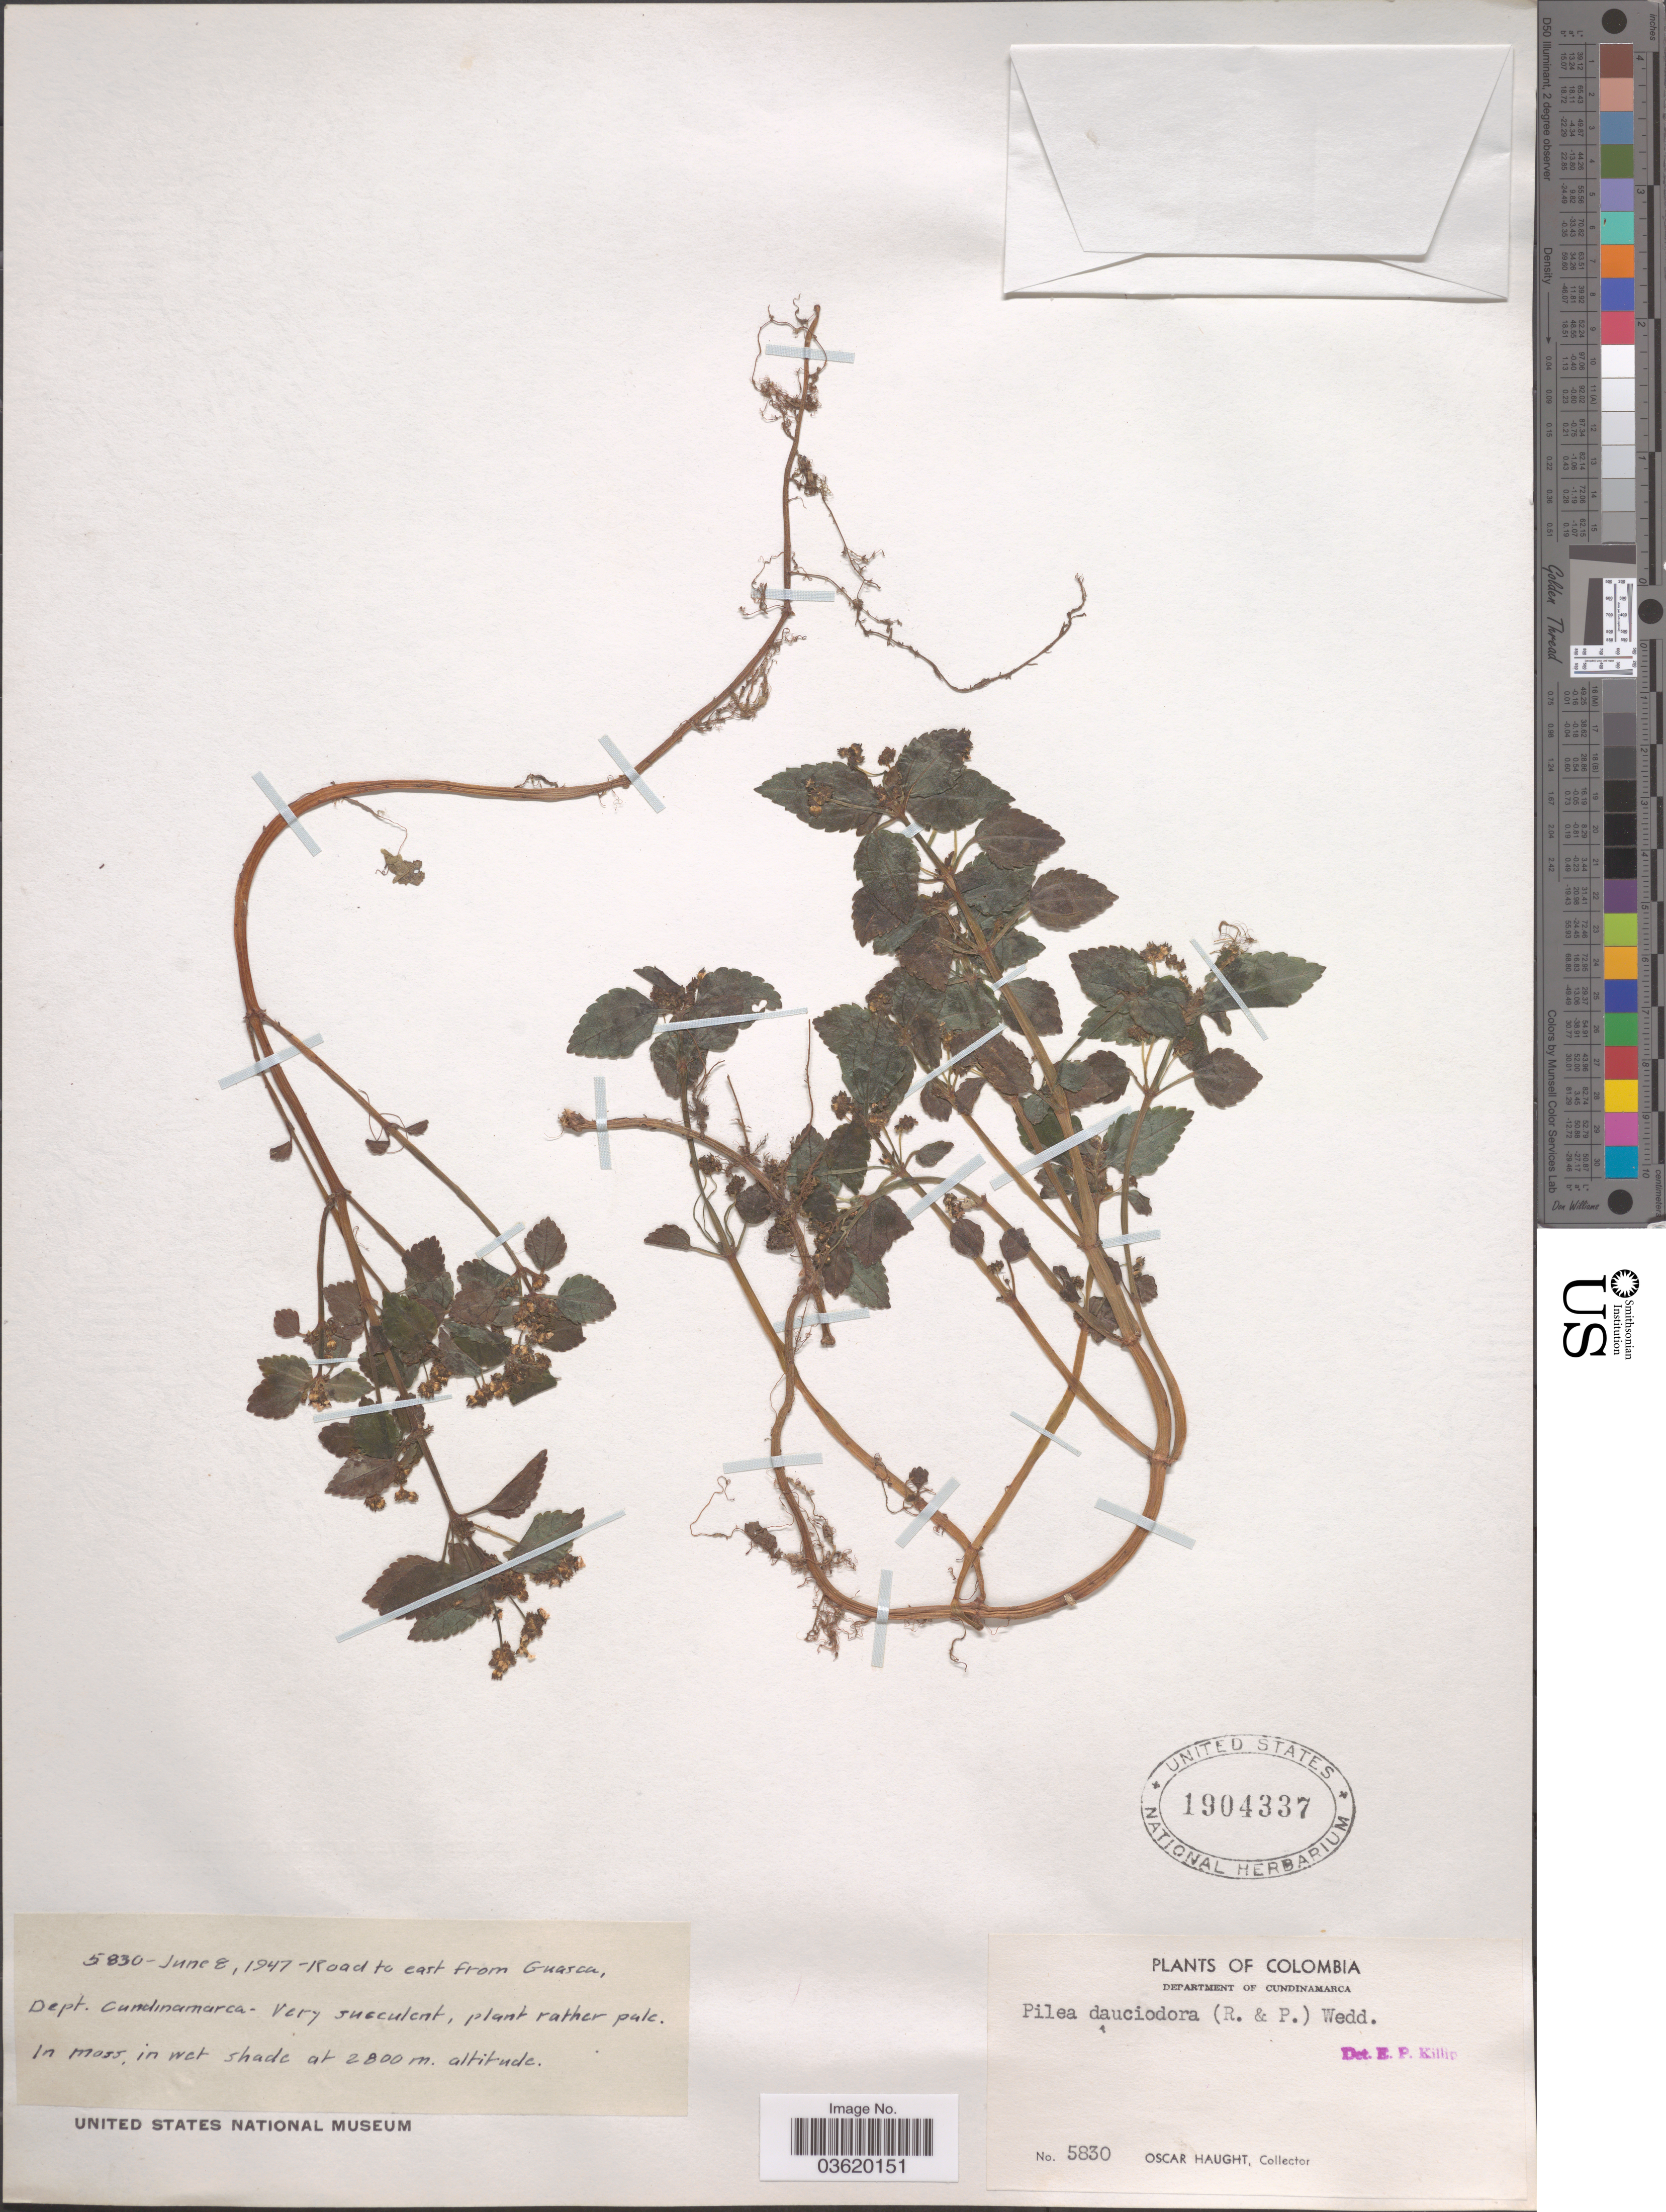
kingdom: Plantae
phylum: Tracheophyta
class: Magnoliopsida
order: Rosales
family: Urticaceae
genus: Pilea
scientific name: Pilea dauciodora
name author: Pav. ex Wedd.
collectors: O. Haught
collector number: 5830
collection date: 1947-06-08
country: Colombia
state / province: Cundinamarca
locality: Road to east from Guasca, Department of Cundinamarca.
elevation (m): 2800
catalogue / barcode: US 1904337